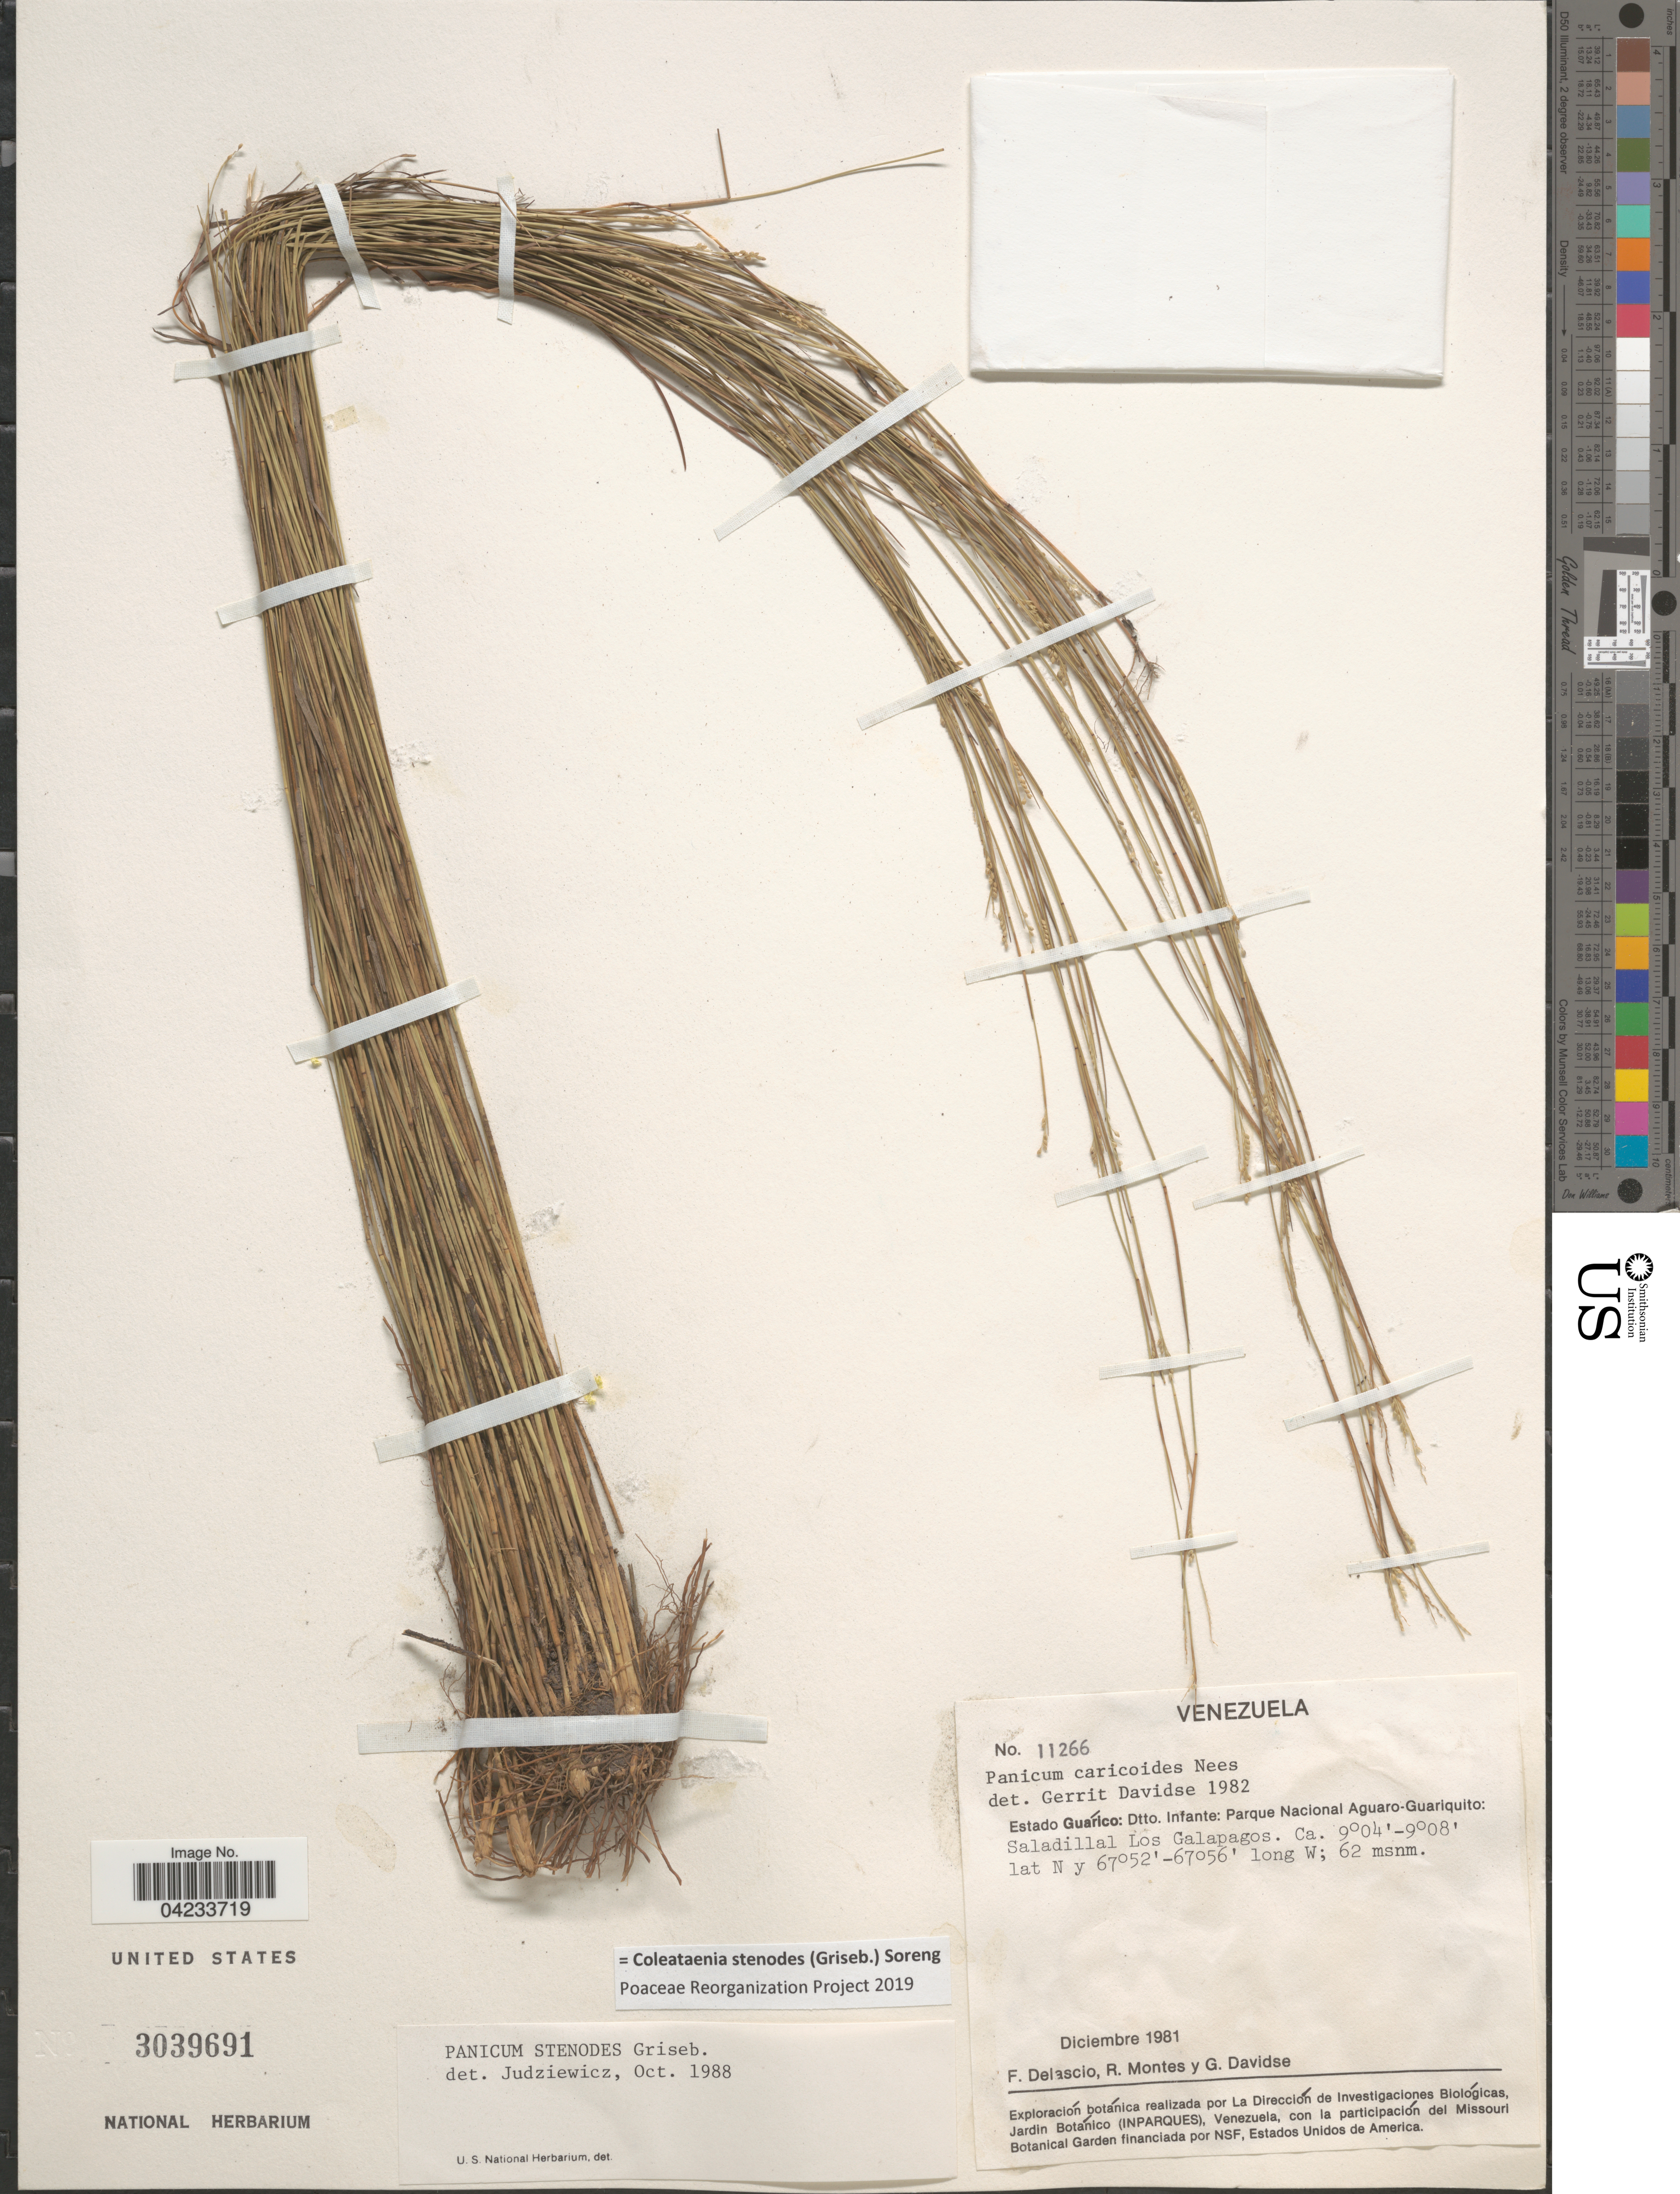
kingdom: Plantae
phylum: Tracheophyta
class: Liliopsida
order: Poales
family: Poaceae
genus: Coleataenia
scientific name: Coleataenia stenodes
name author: (Griseb.) Soreng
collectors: F. Delascio C., R. Montes & G. Davidse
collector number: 11266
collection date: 1981-12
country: Venezuela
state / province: Guarico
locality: Dtto. Infante: Parque Nacional Aguaro-Guariquito: Saladillal Los Galapagos. Exploración botánica realizada por La Dirección de Investigaciones Biológicas.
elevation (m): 62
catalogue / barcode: US 3039691